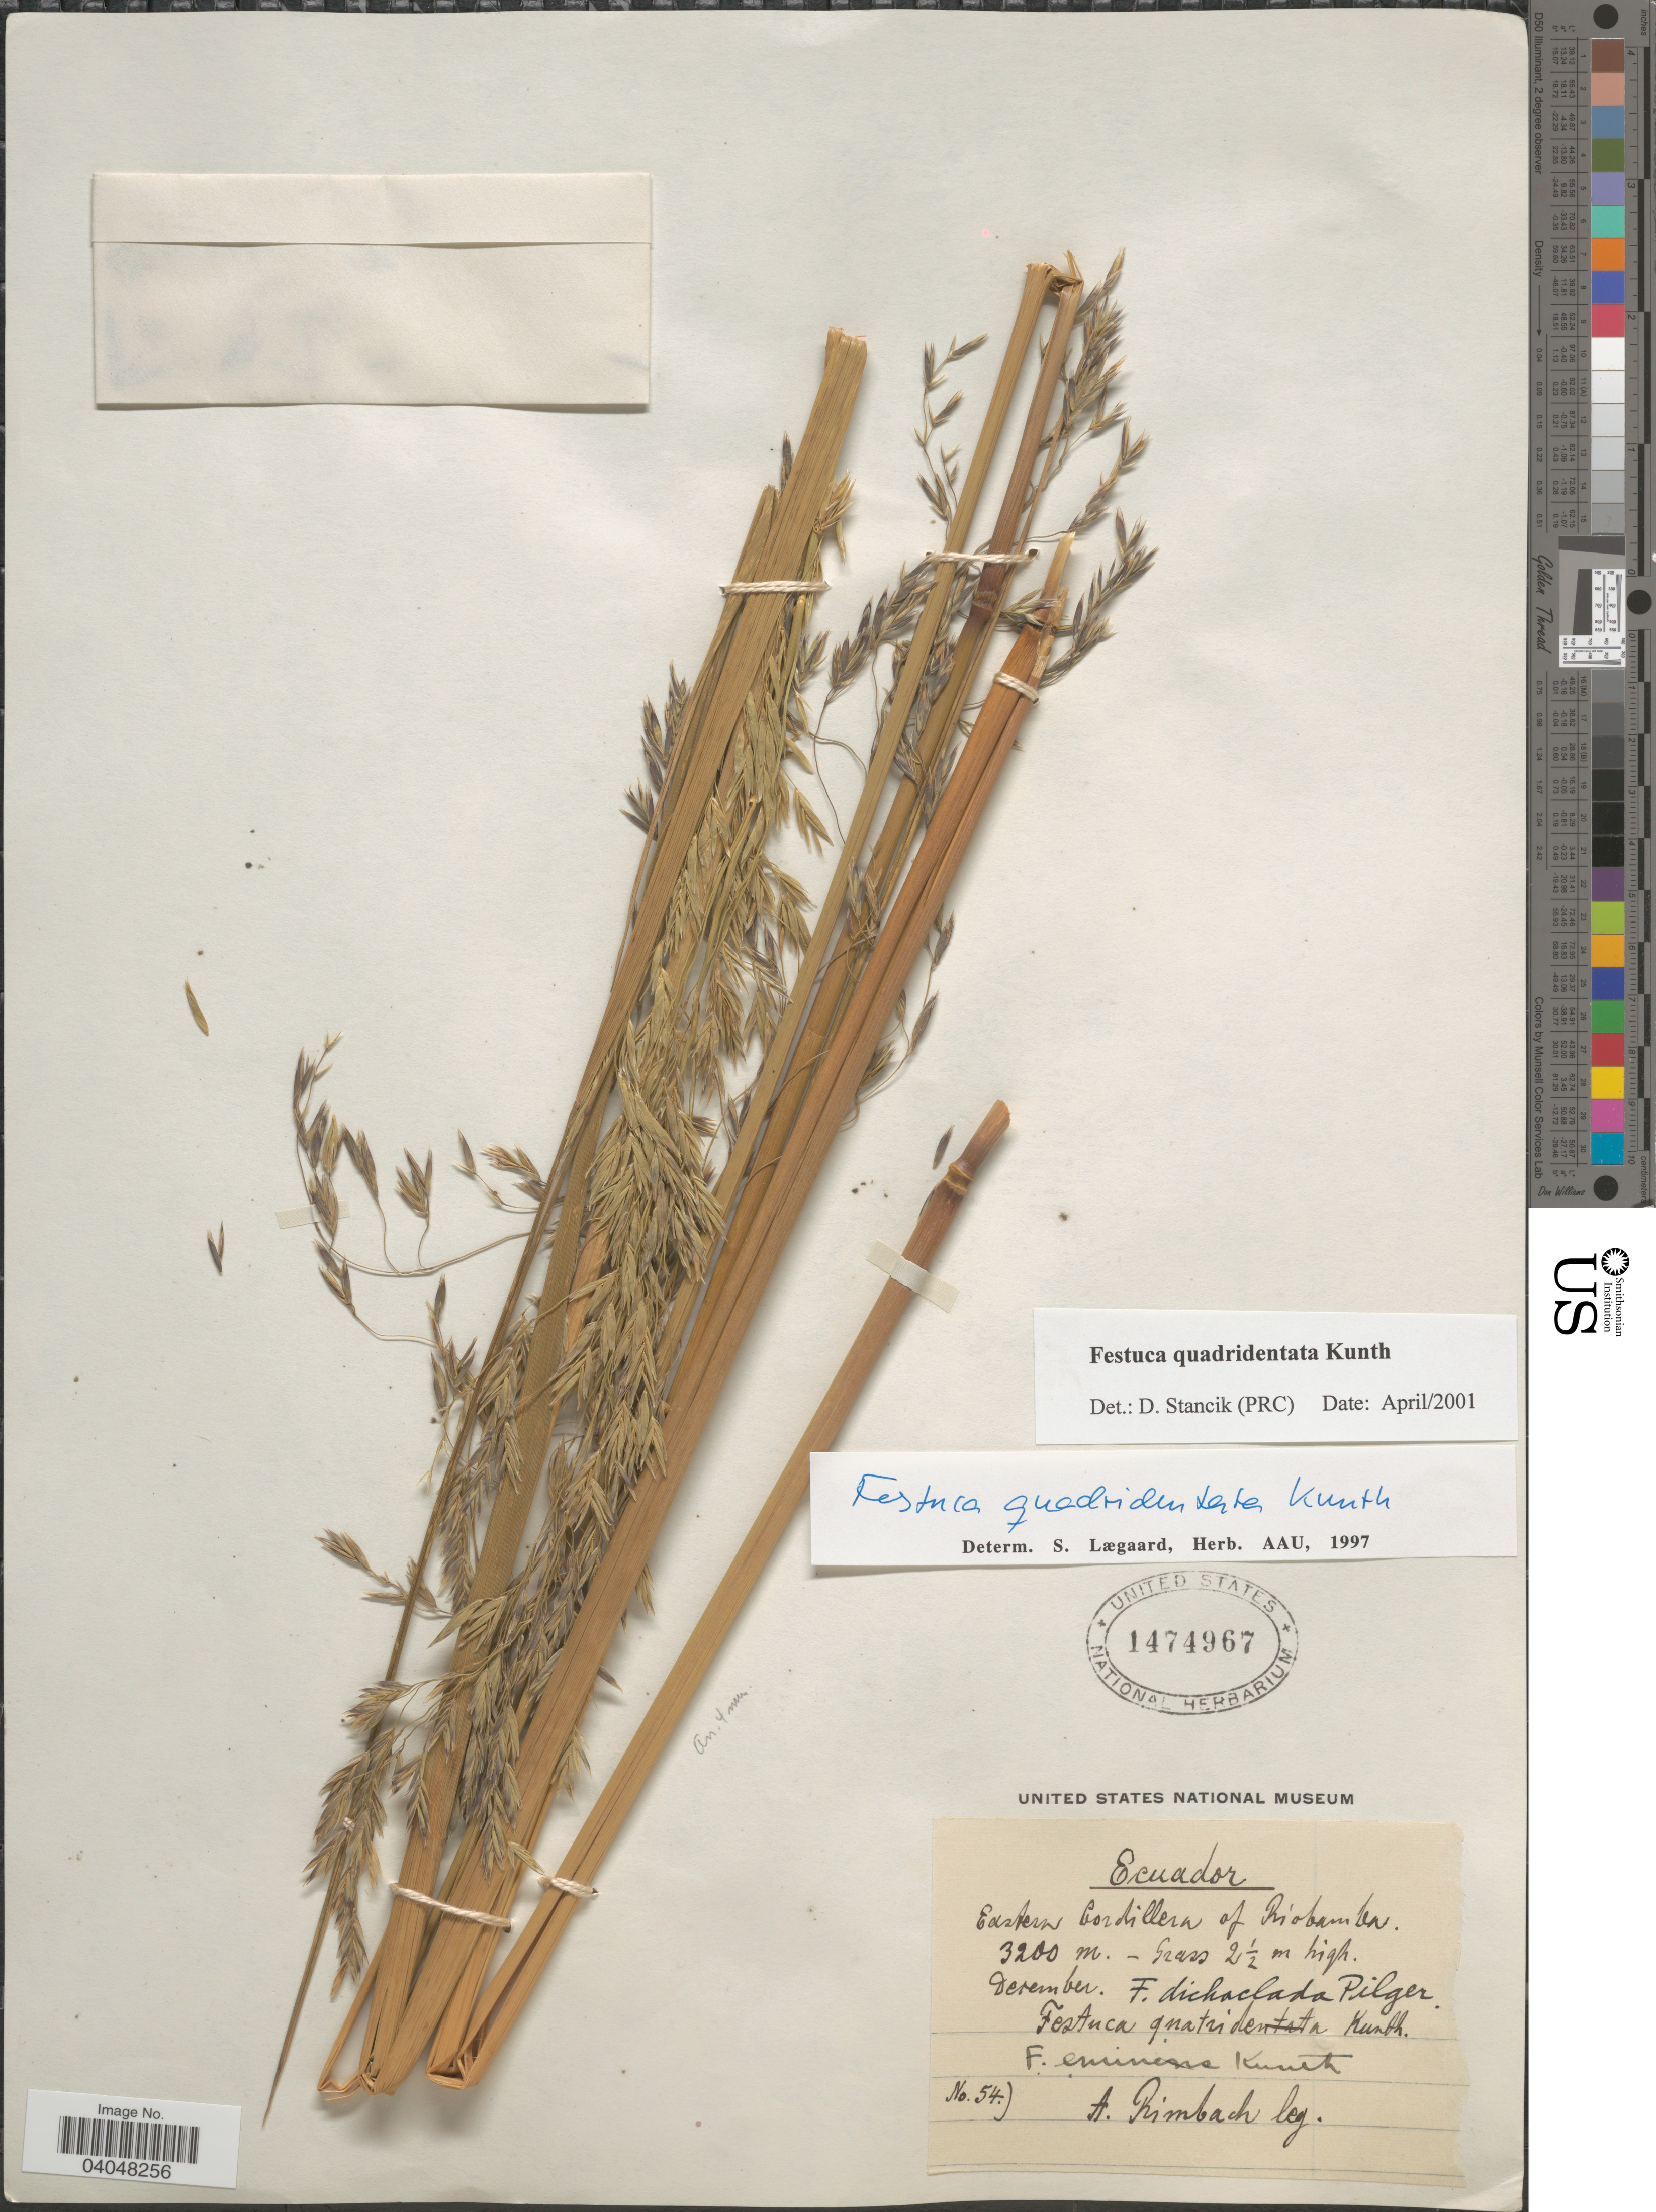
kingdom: Plantae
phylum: Tracheophyta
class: Liliopsida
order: Poales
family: Poaceae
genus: Festuca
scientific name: Festuca quadridentata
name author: Kunth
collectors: A. Rimbach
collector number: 54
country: Ecuador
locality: Eastern Cordillera of Riobamba.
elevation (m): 3200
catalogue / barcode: US 1474967